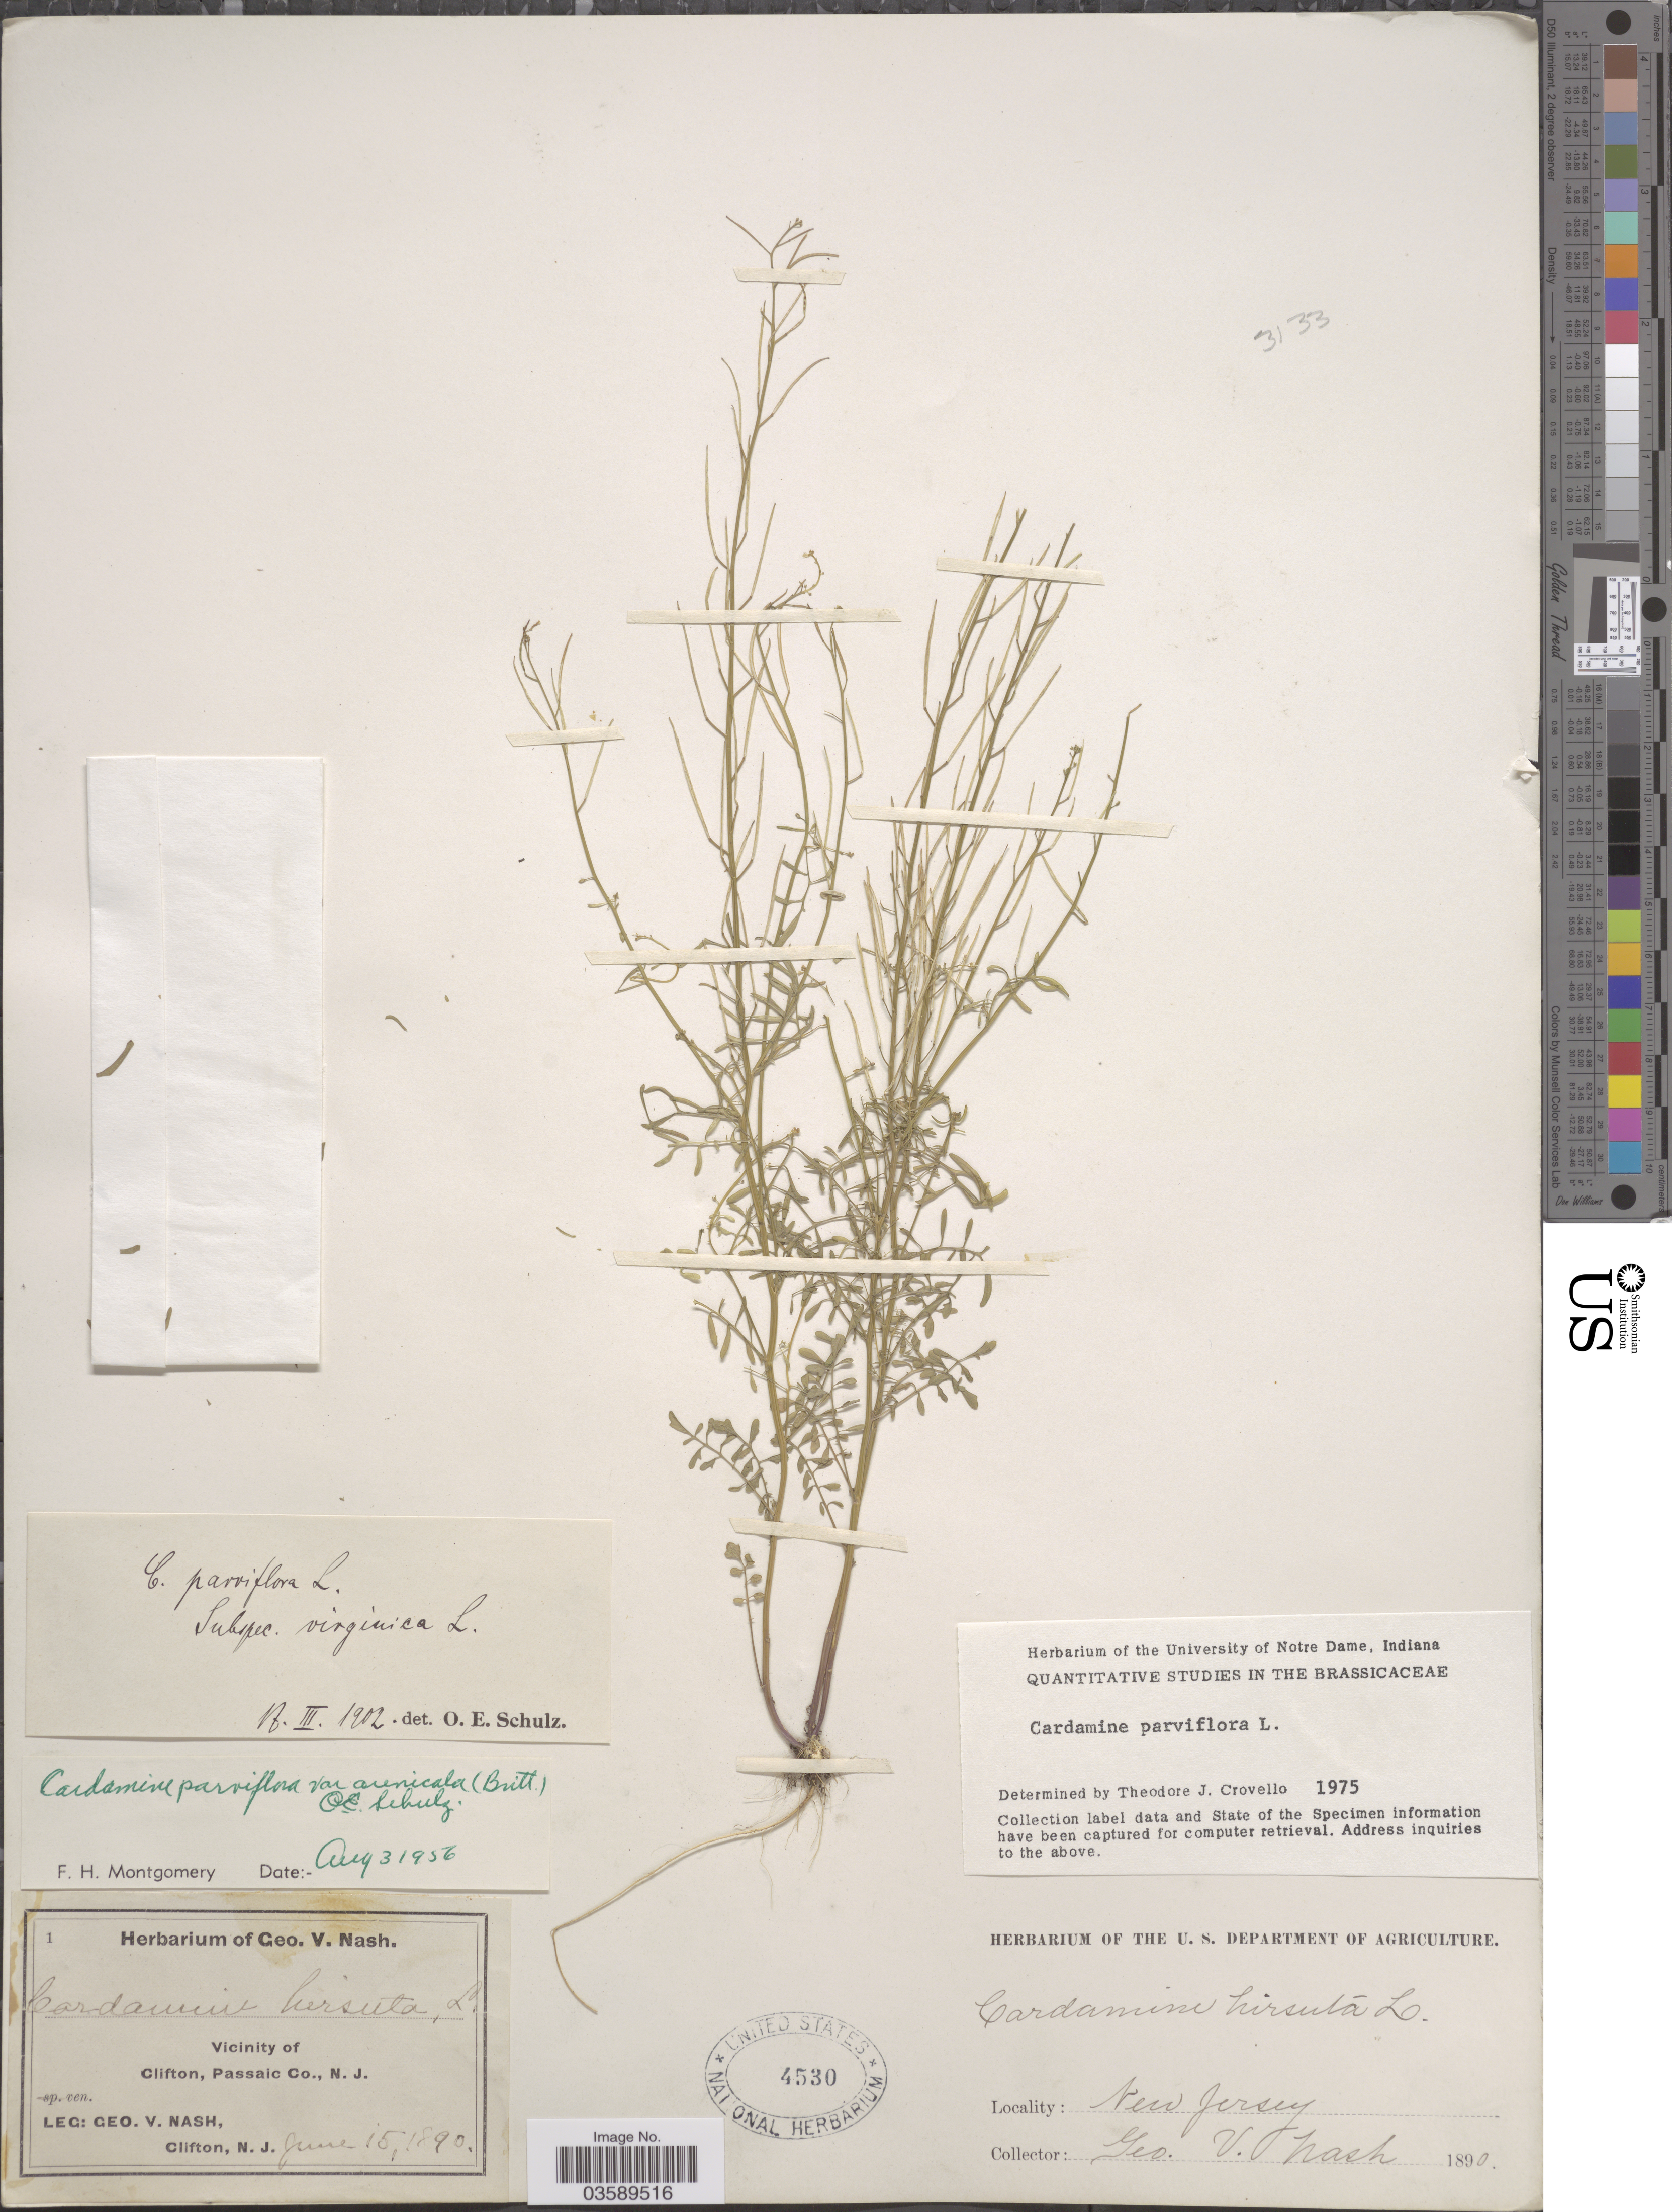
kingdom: Plantae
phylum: Tracheophyta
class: Magnoliopsida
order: Brassicales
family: Brassicaceae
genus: Cardamine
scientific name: Cardamine parviflora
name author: L.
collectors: G. V. Nash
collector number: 1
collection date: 1890-06-15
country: United States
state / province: New Jersey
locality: Vicinity of Clifton, Passaic Co.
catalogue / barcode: US 4530